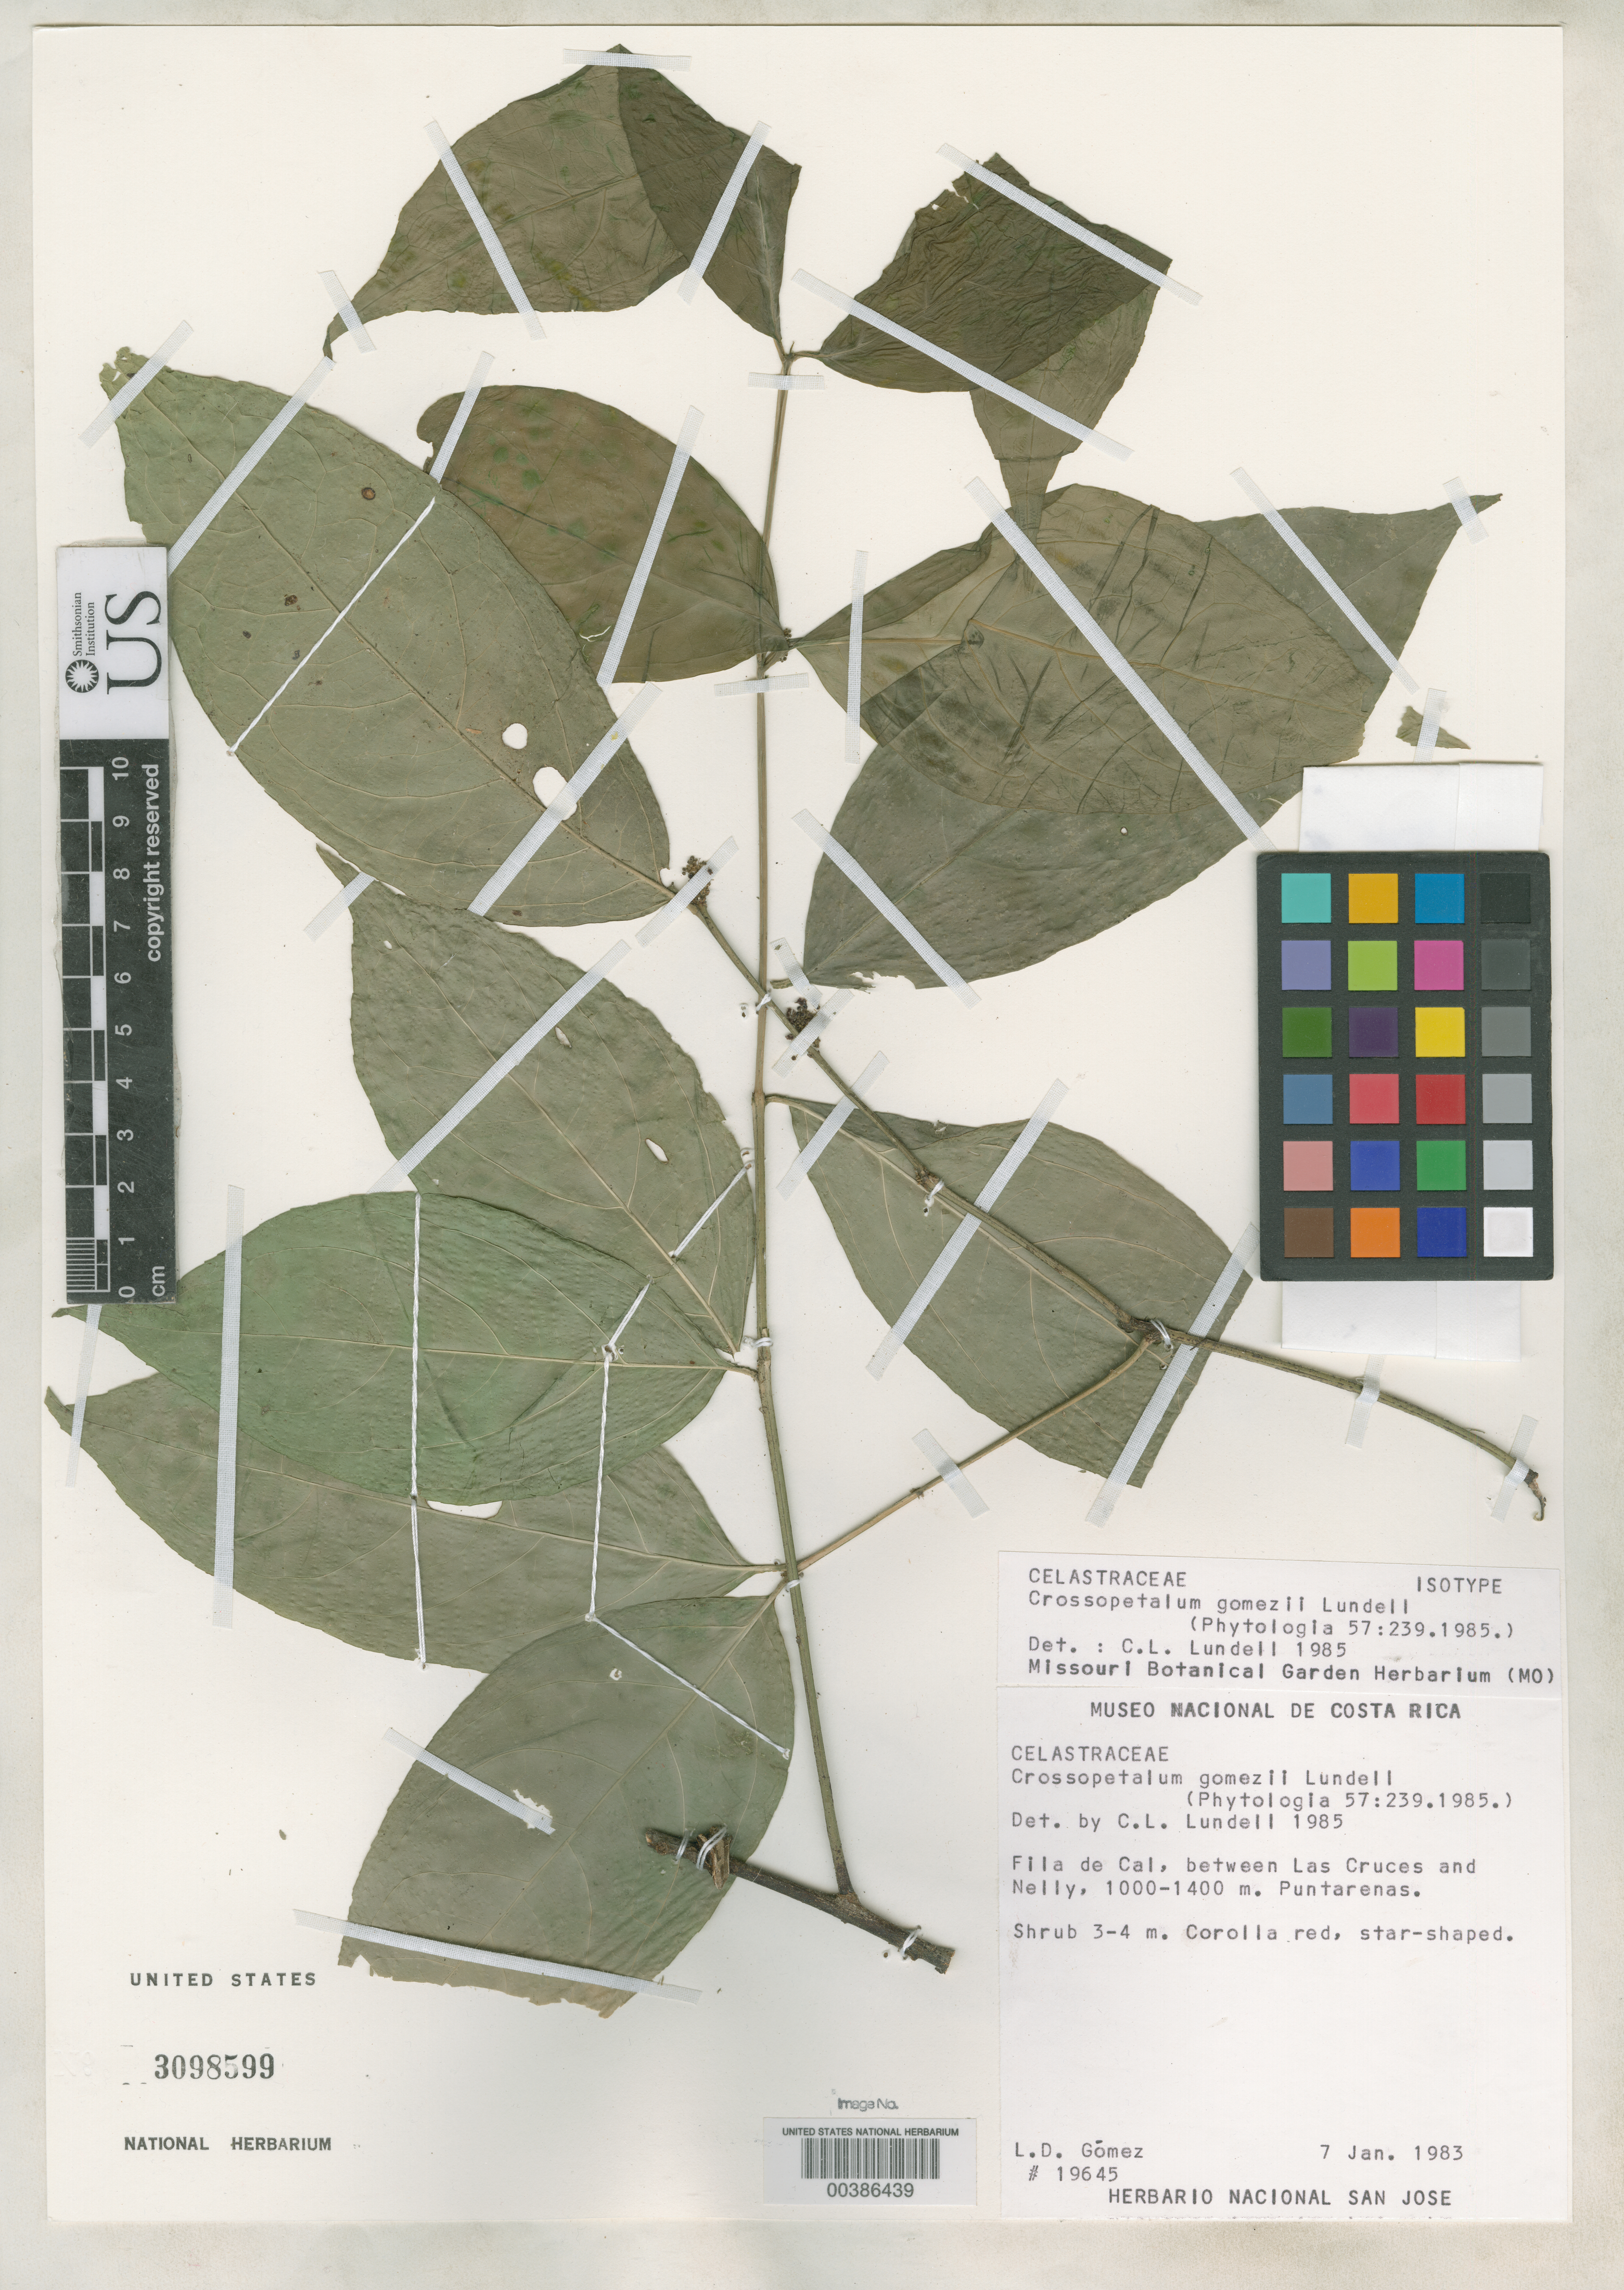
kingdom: Plantae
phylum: Tracheophyta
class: Magnoliopsida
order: Celastrales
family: Celastraceae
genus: Crossopetalum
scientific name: Crossopetalum gomezii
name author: Lundell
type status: Isotype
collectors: L. D. Gómez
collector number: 19645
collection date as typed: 07 Jan 1983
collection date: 1983-01-07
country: Costa Rica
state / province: Puntarenas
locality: Fila de Cal, between Las Cruces and Nelly.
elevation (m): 1000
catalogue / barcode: US 3098599